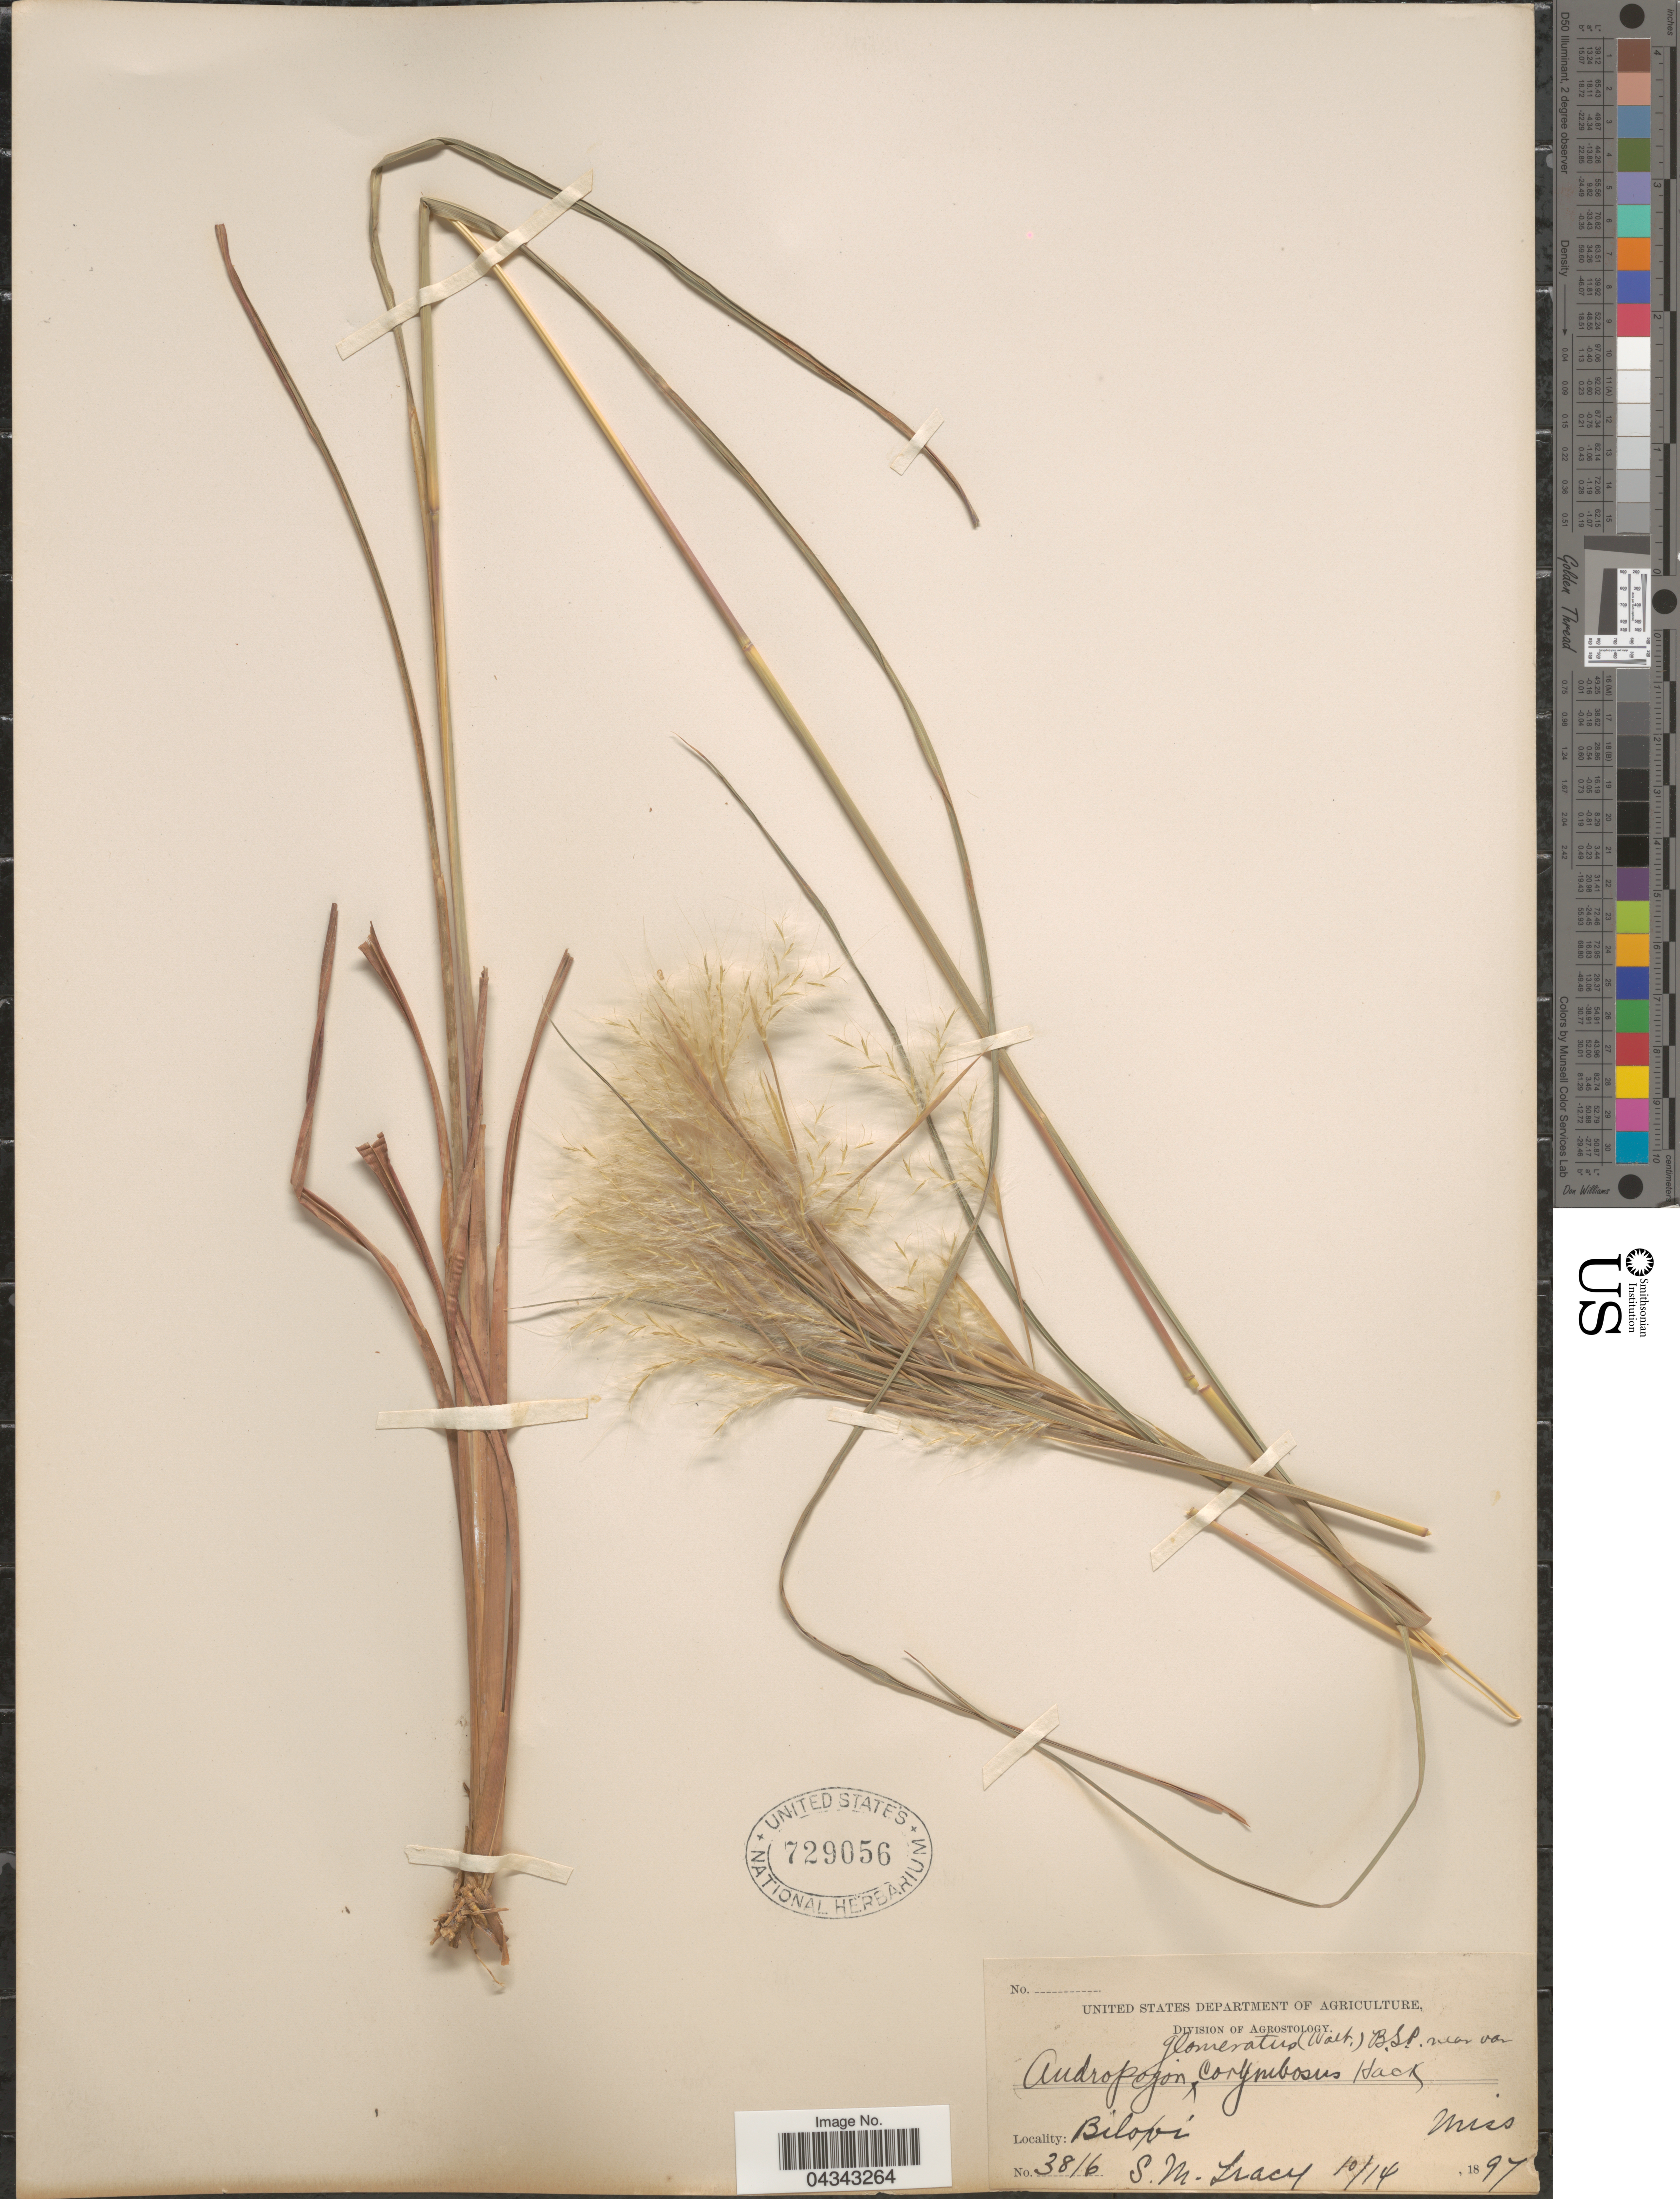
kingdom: Plantae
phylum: Tracheophyta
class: Liliopsida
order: Poales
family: Poaceae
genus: Andropogon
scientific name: Andropogon glomeratus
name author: (Walter) Britton, Stearns & Poggenb.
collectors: S. M. Tracy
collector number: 3816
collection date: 1897-10-14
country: United States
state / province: Mississippi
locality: Biloxi.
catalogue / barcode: US 729056